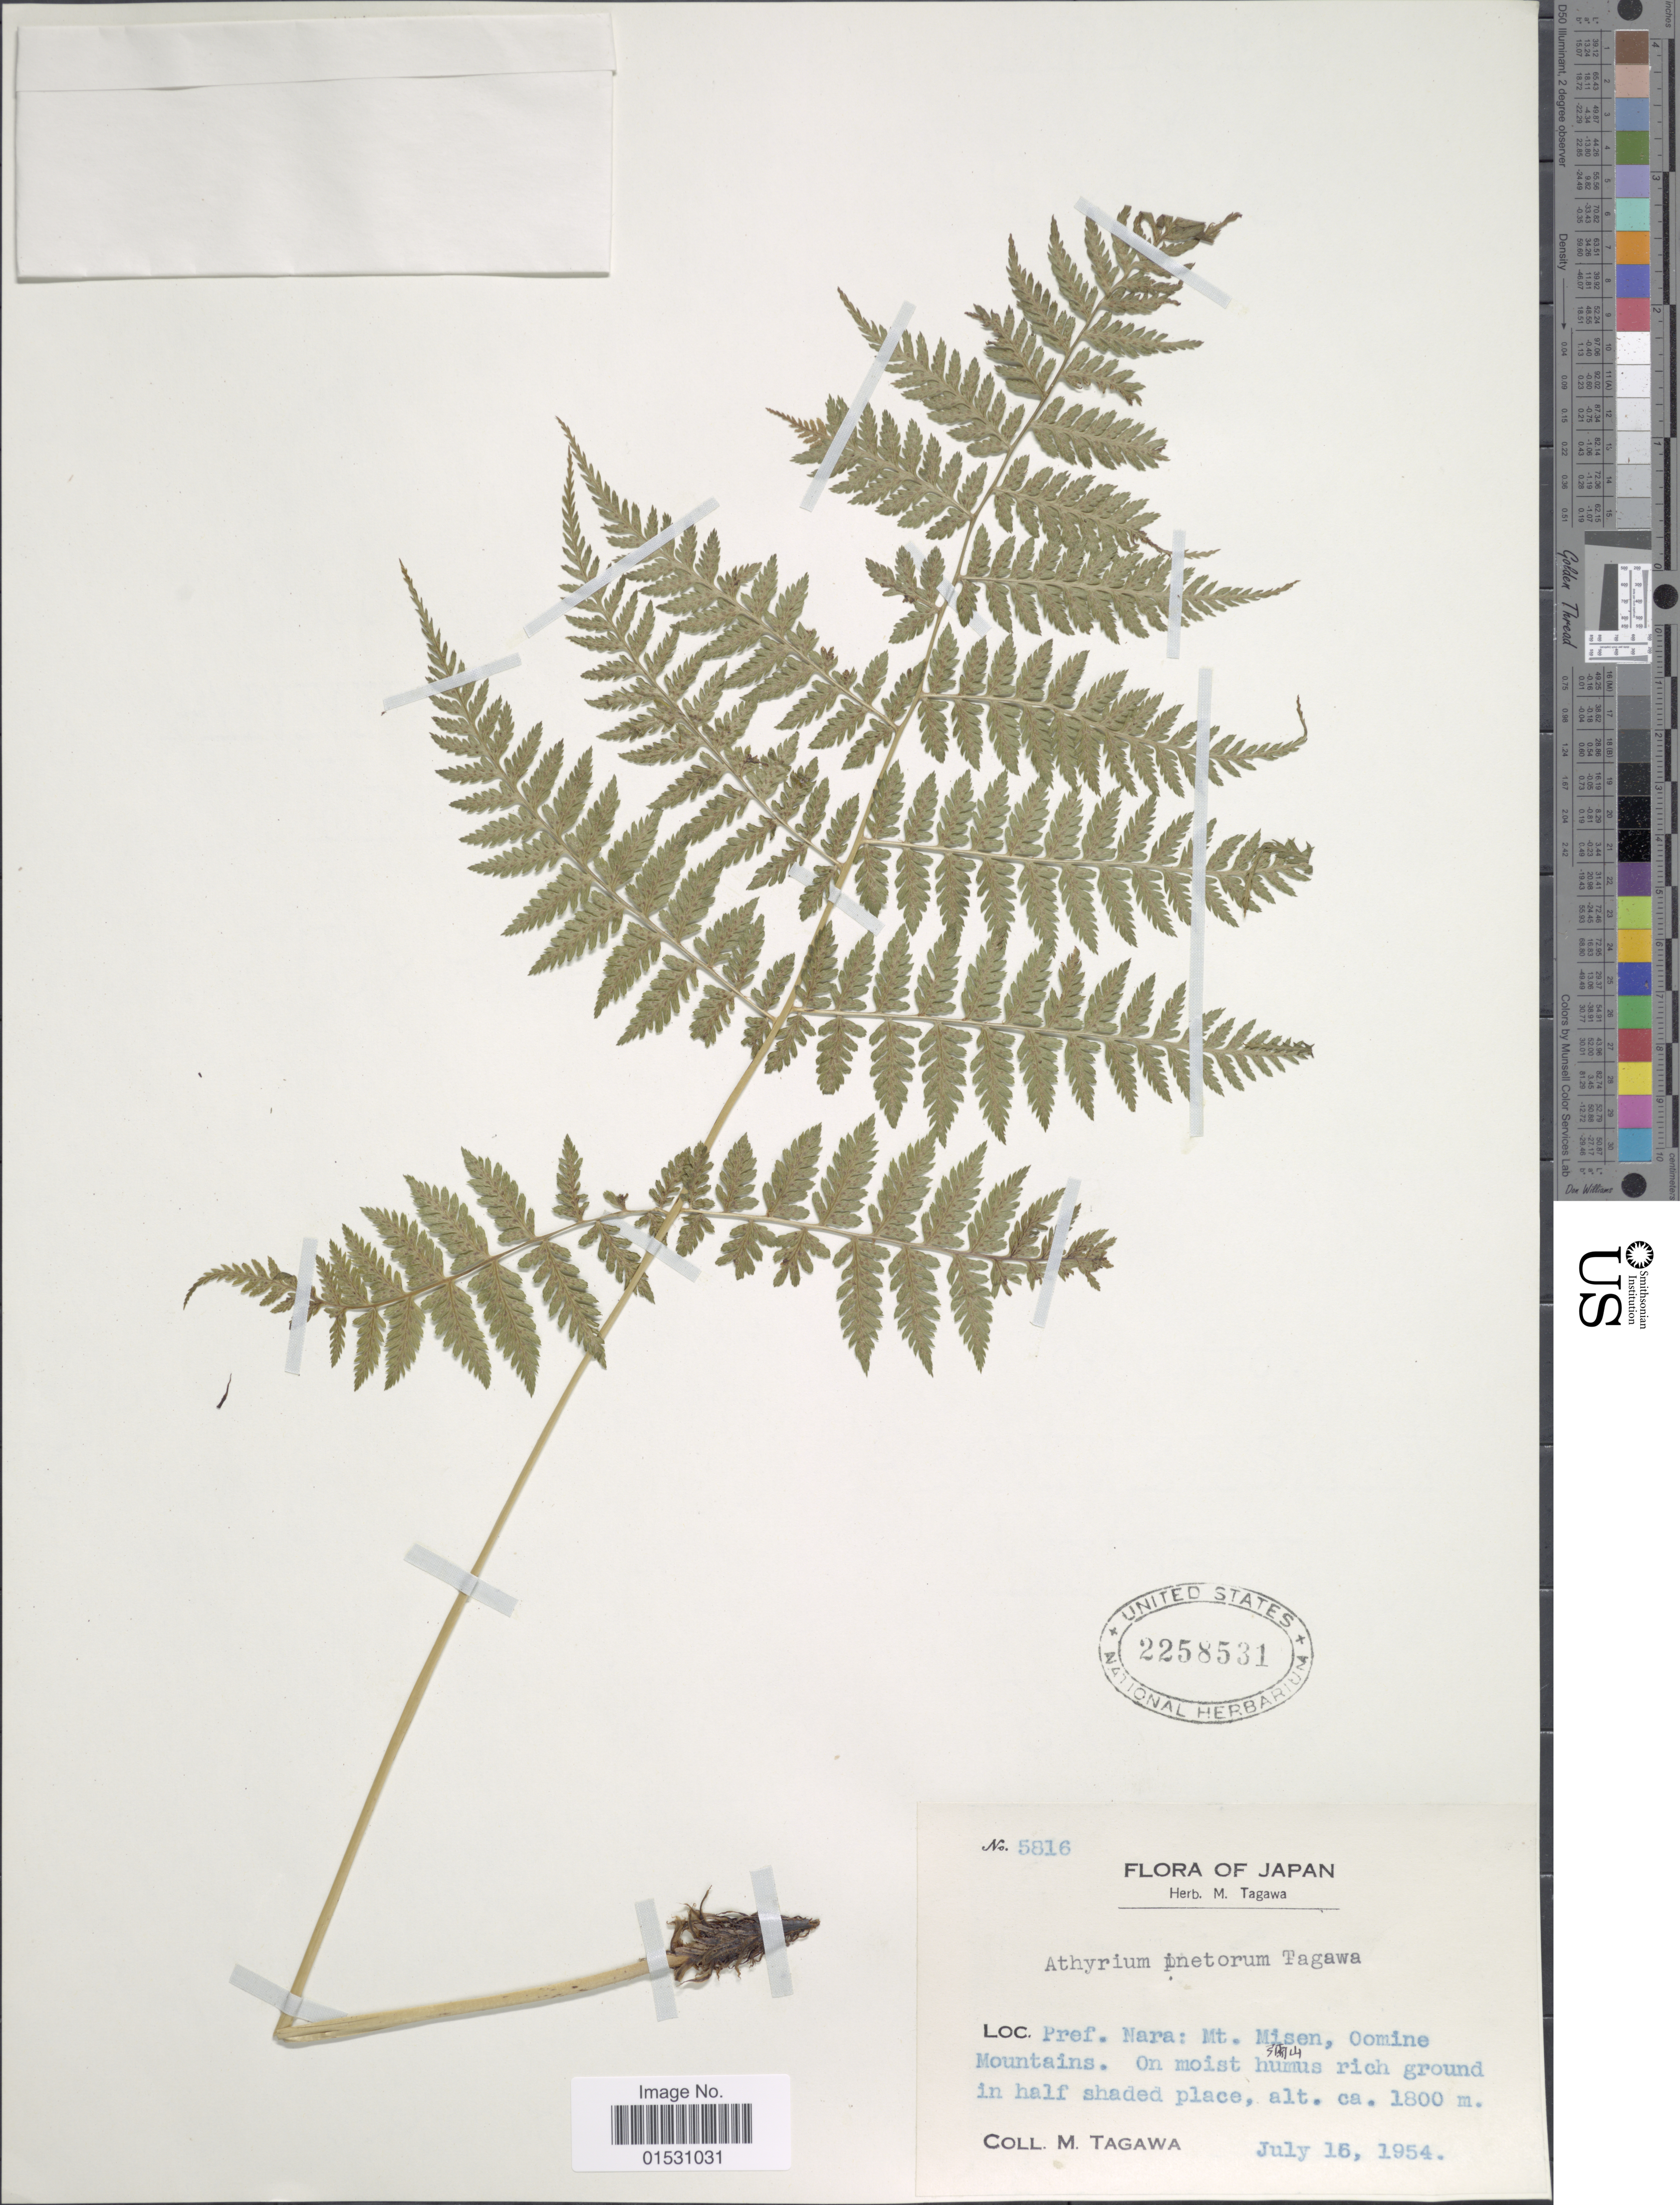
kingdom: Plantae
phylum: Tracheophyta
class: Polypodiopsida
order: Polypodiales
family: Athyriaceae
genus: Athyrium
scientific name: Athyrium otophorum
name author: (Miq.) Koidz.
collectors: M. Tagawa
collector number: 5816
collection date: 1954-07-16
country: Japan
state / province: Nara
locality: Pref. Nara: Mt. Misen, Oomine Mountains.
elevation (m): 1800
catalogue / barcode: US 2258531